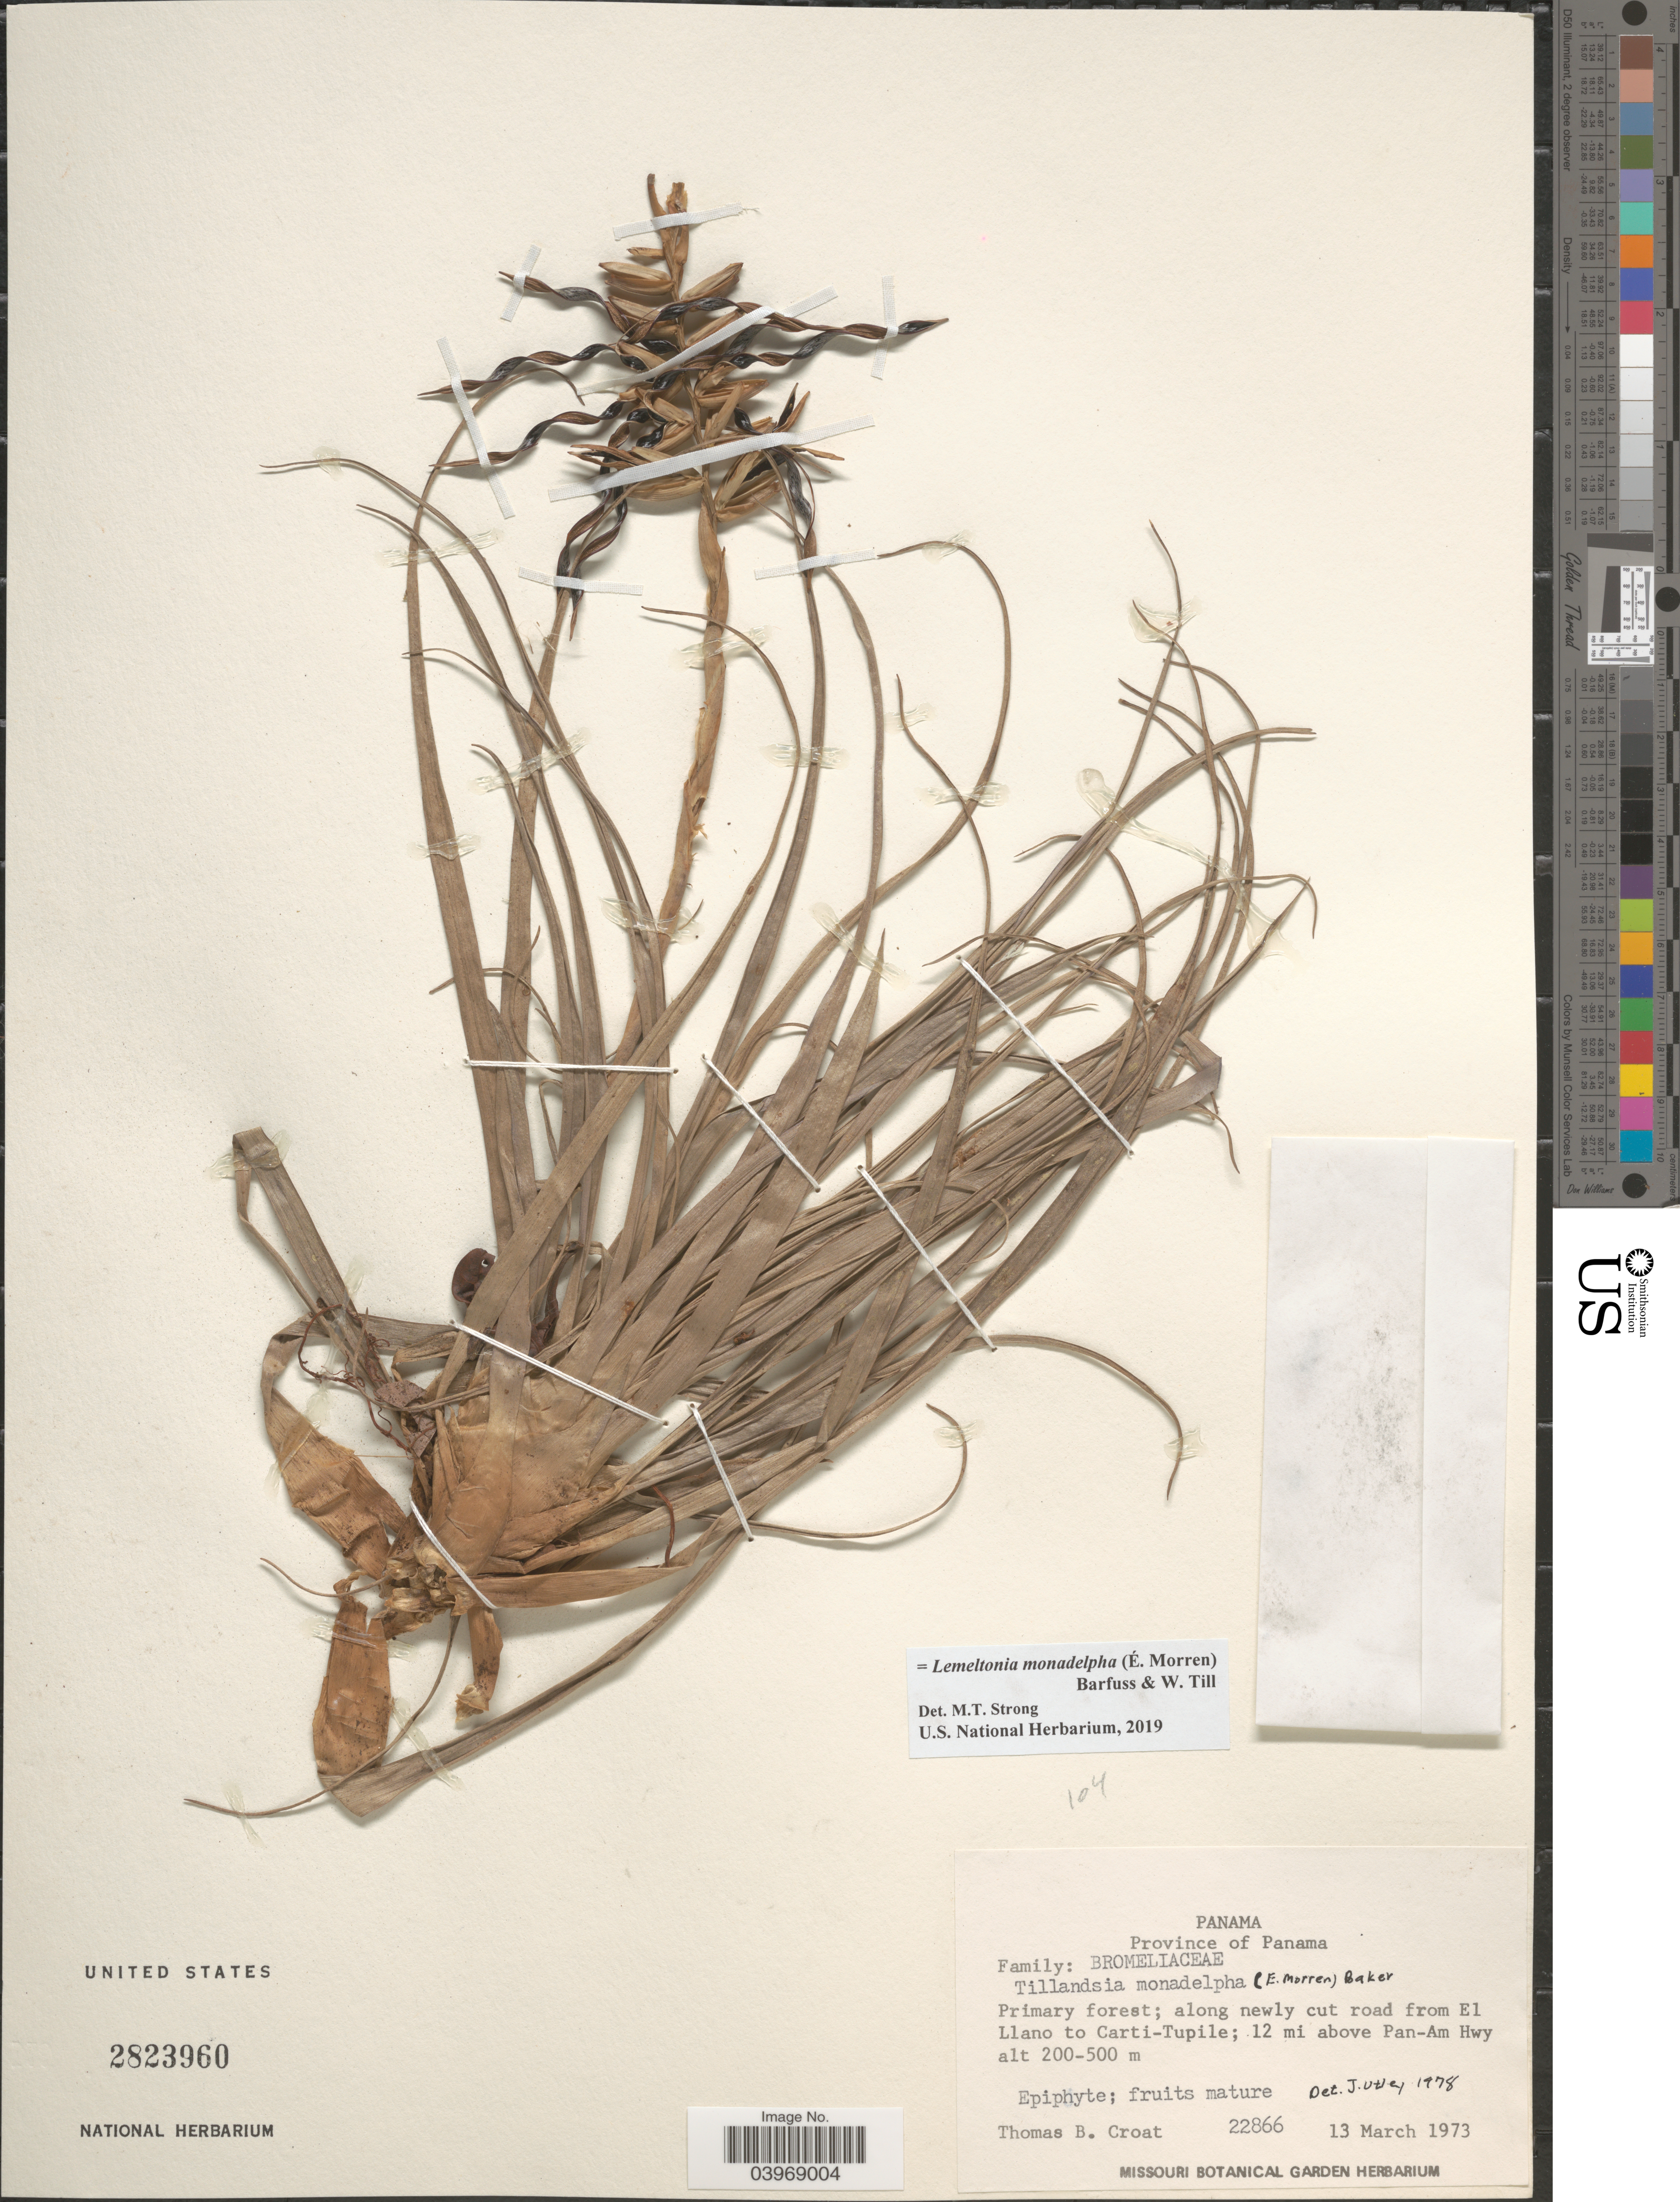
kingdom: Plantae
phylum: Tracheophyta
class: Liliopsida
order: Poales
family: Bromeliaceae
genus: Lemeltonia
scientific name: Lemeltonia monadelpha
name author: (É. Morren) Barfuss & W. Till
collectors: T. B. Croat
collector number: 22866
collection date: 1973-03-13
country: Panama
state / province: Panamá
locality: Along newly cut road from El Llano to Carti-Tupile; 12 mi above Pan-Am Hwy.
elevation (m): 200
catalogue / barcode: US 2823960